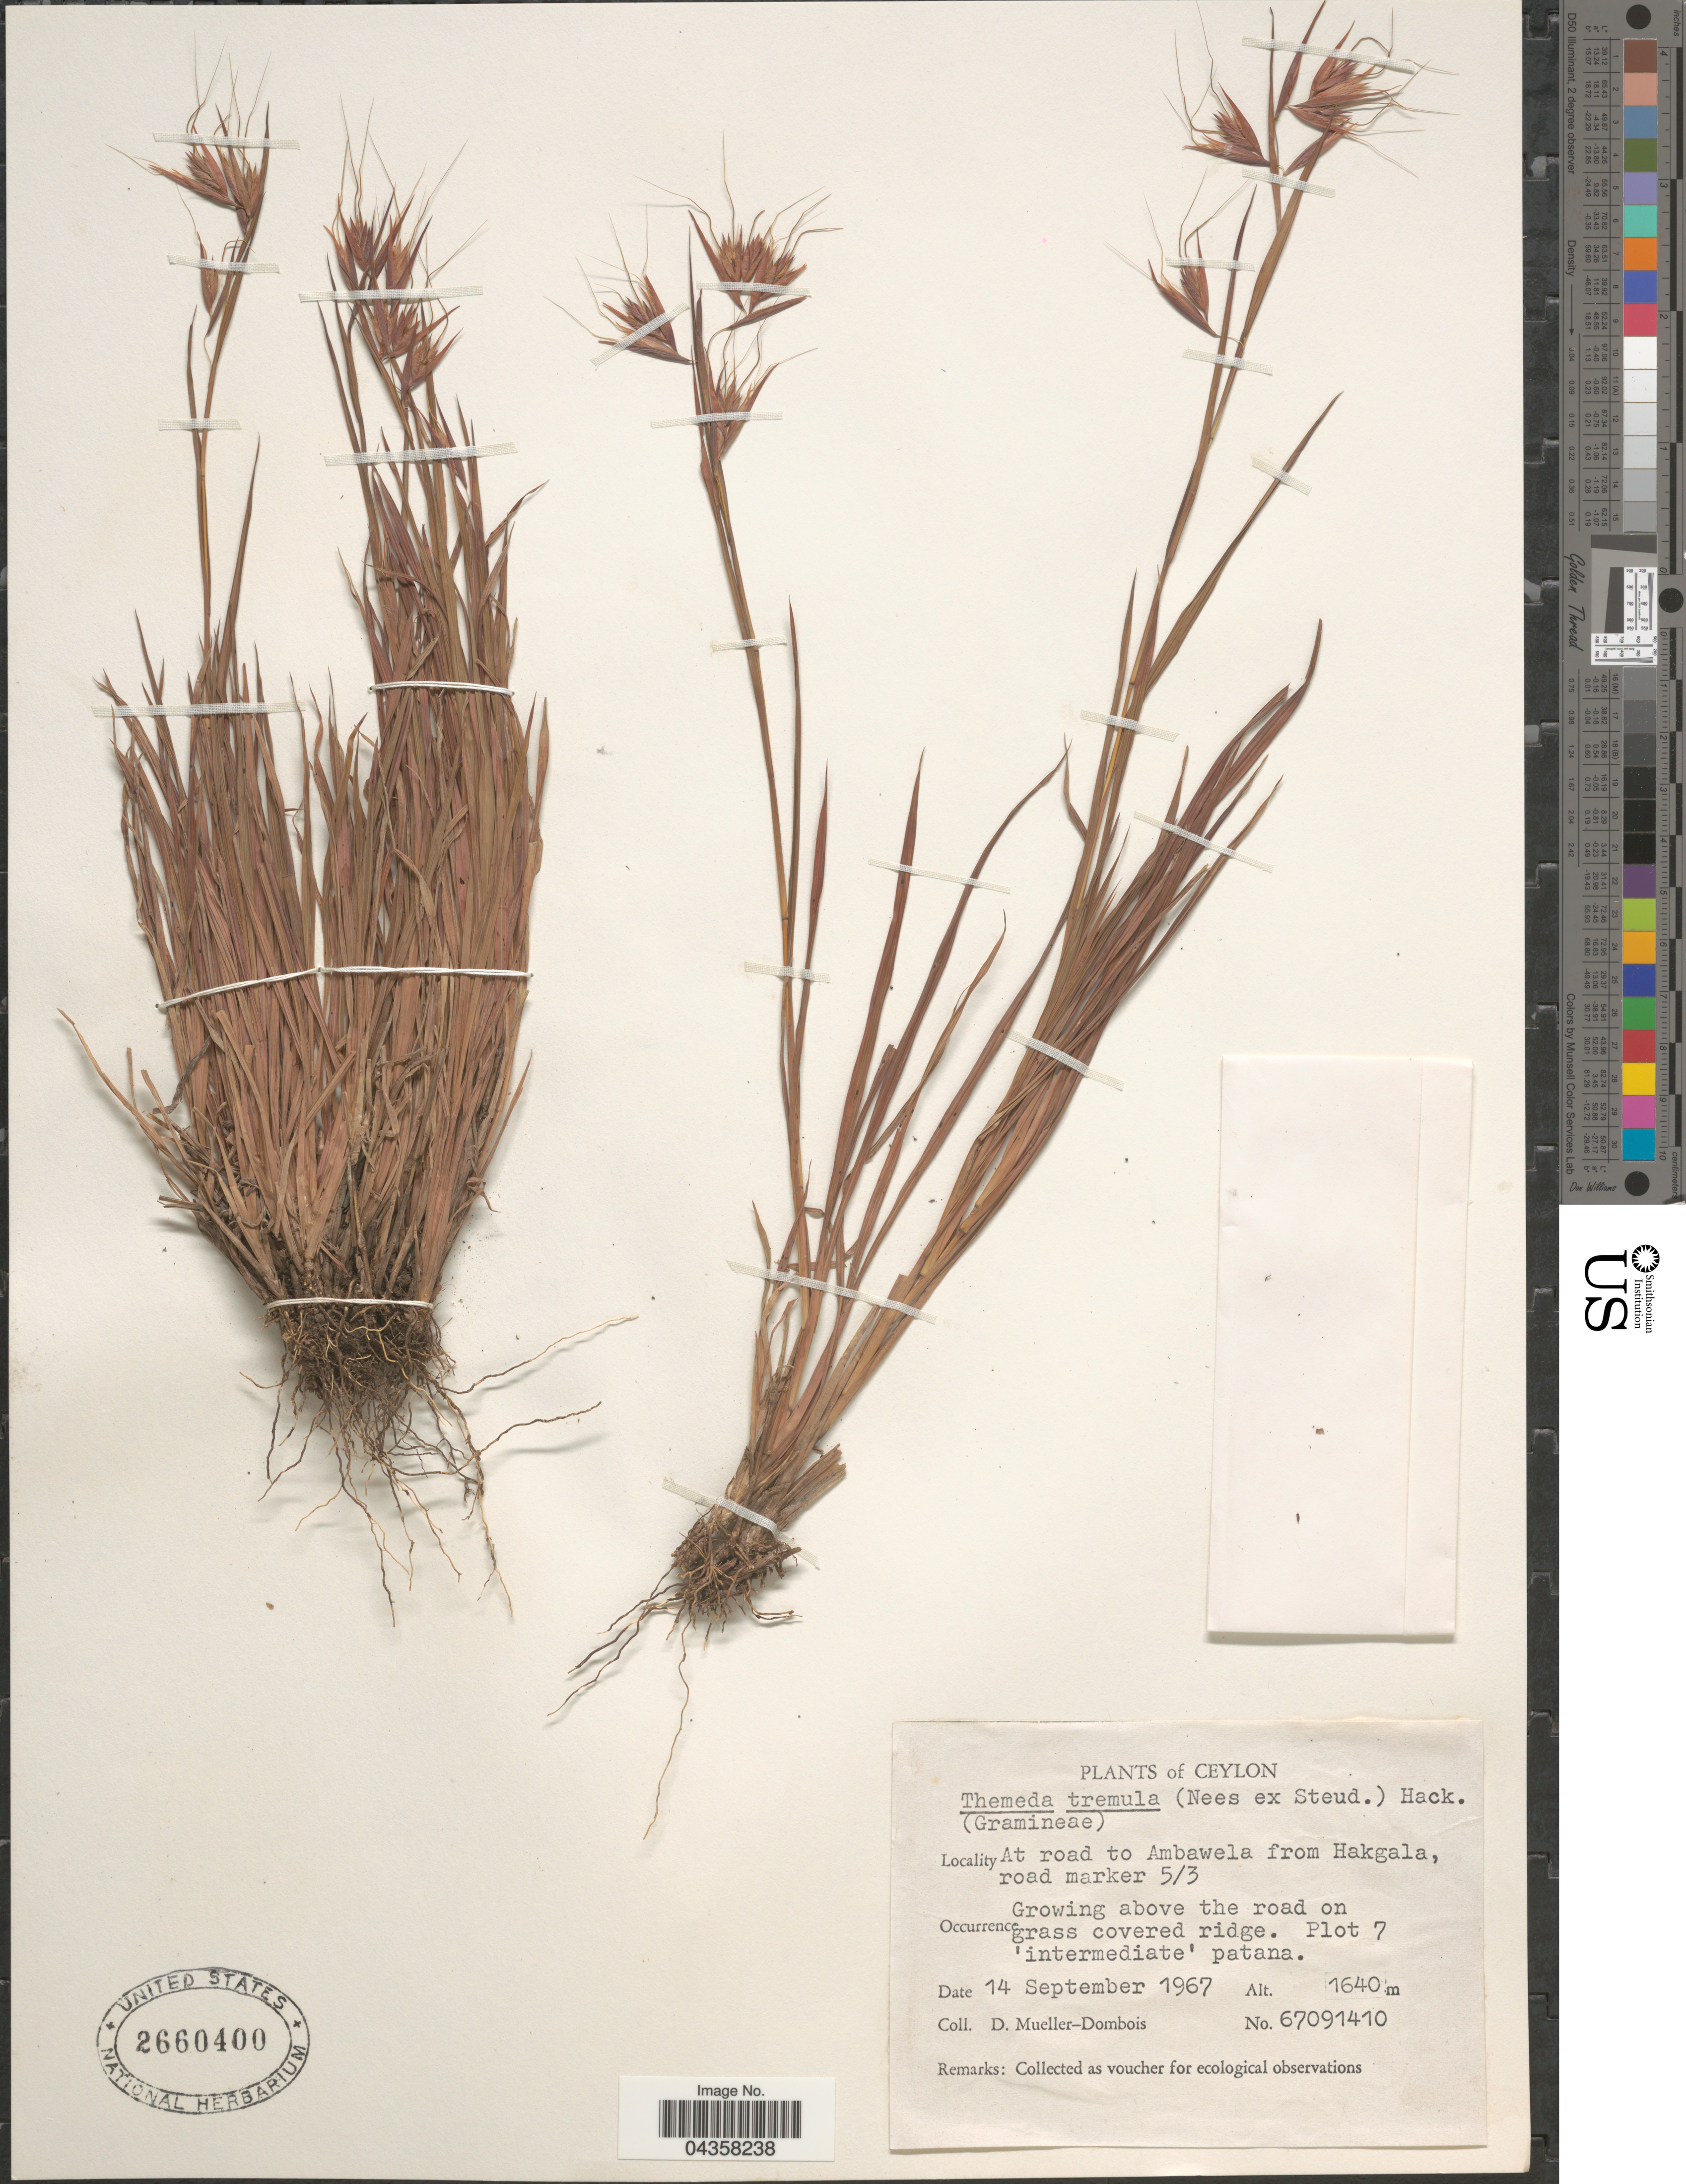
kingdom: Plantae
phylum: Tracheophyta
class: Liliopsida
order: Poales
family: Poaceae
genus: Themeda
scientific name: Themeda tremula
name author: (Nees) Hack.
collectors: D. Mueller-Dombois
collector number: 67091410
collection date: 1967-09-14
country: Sri Lanka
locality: Ceylon. At road to Ambawela from Hakgala, road marker 5/3.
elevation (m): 1640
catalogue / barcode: US 2660400